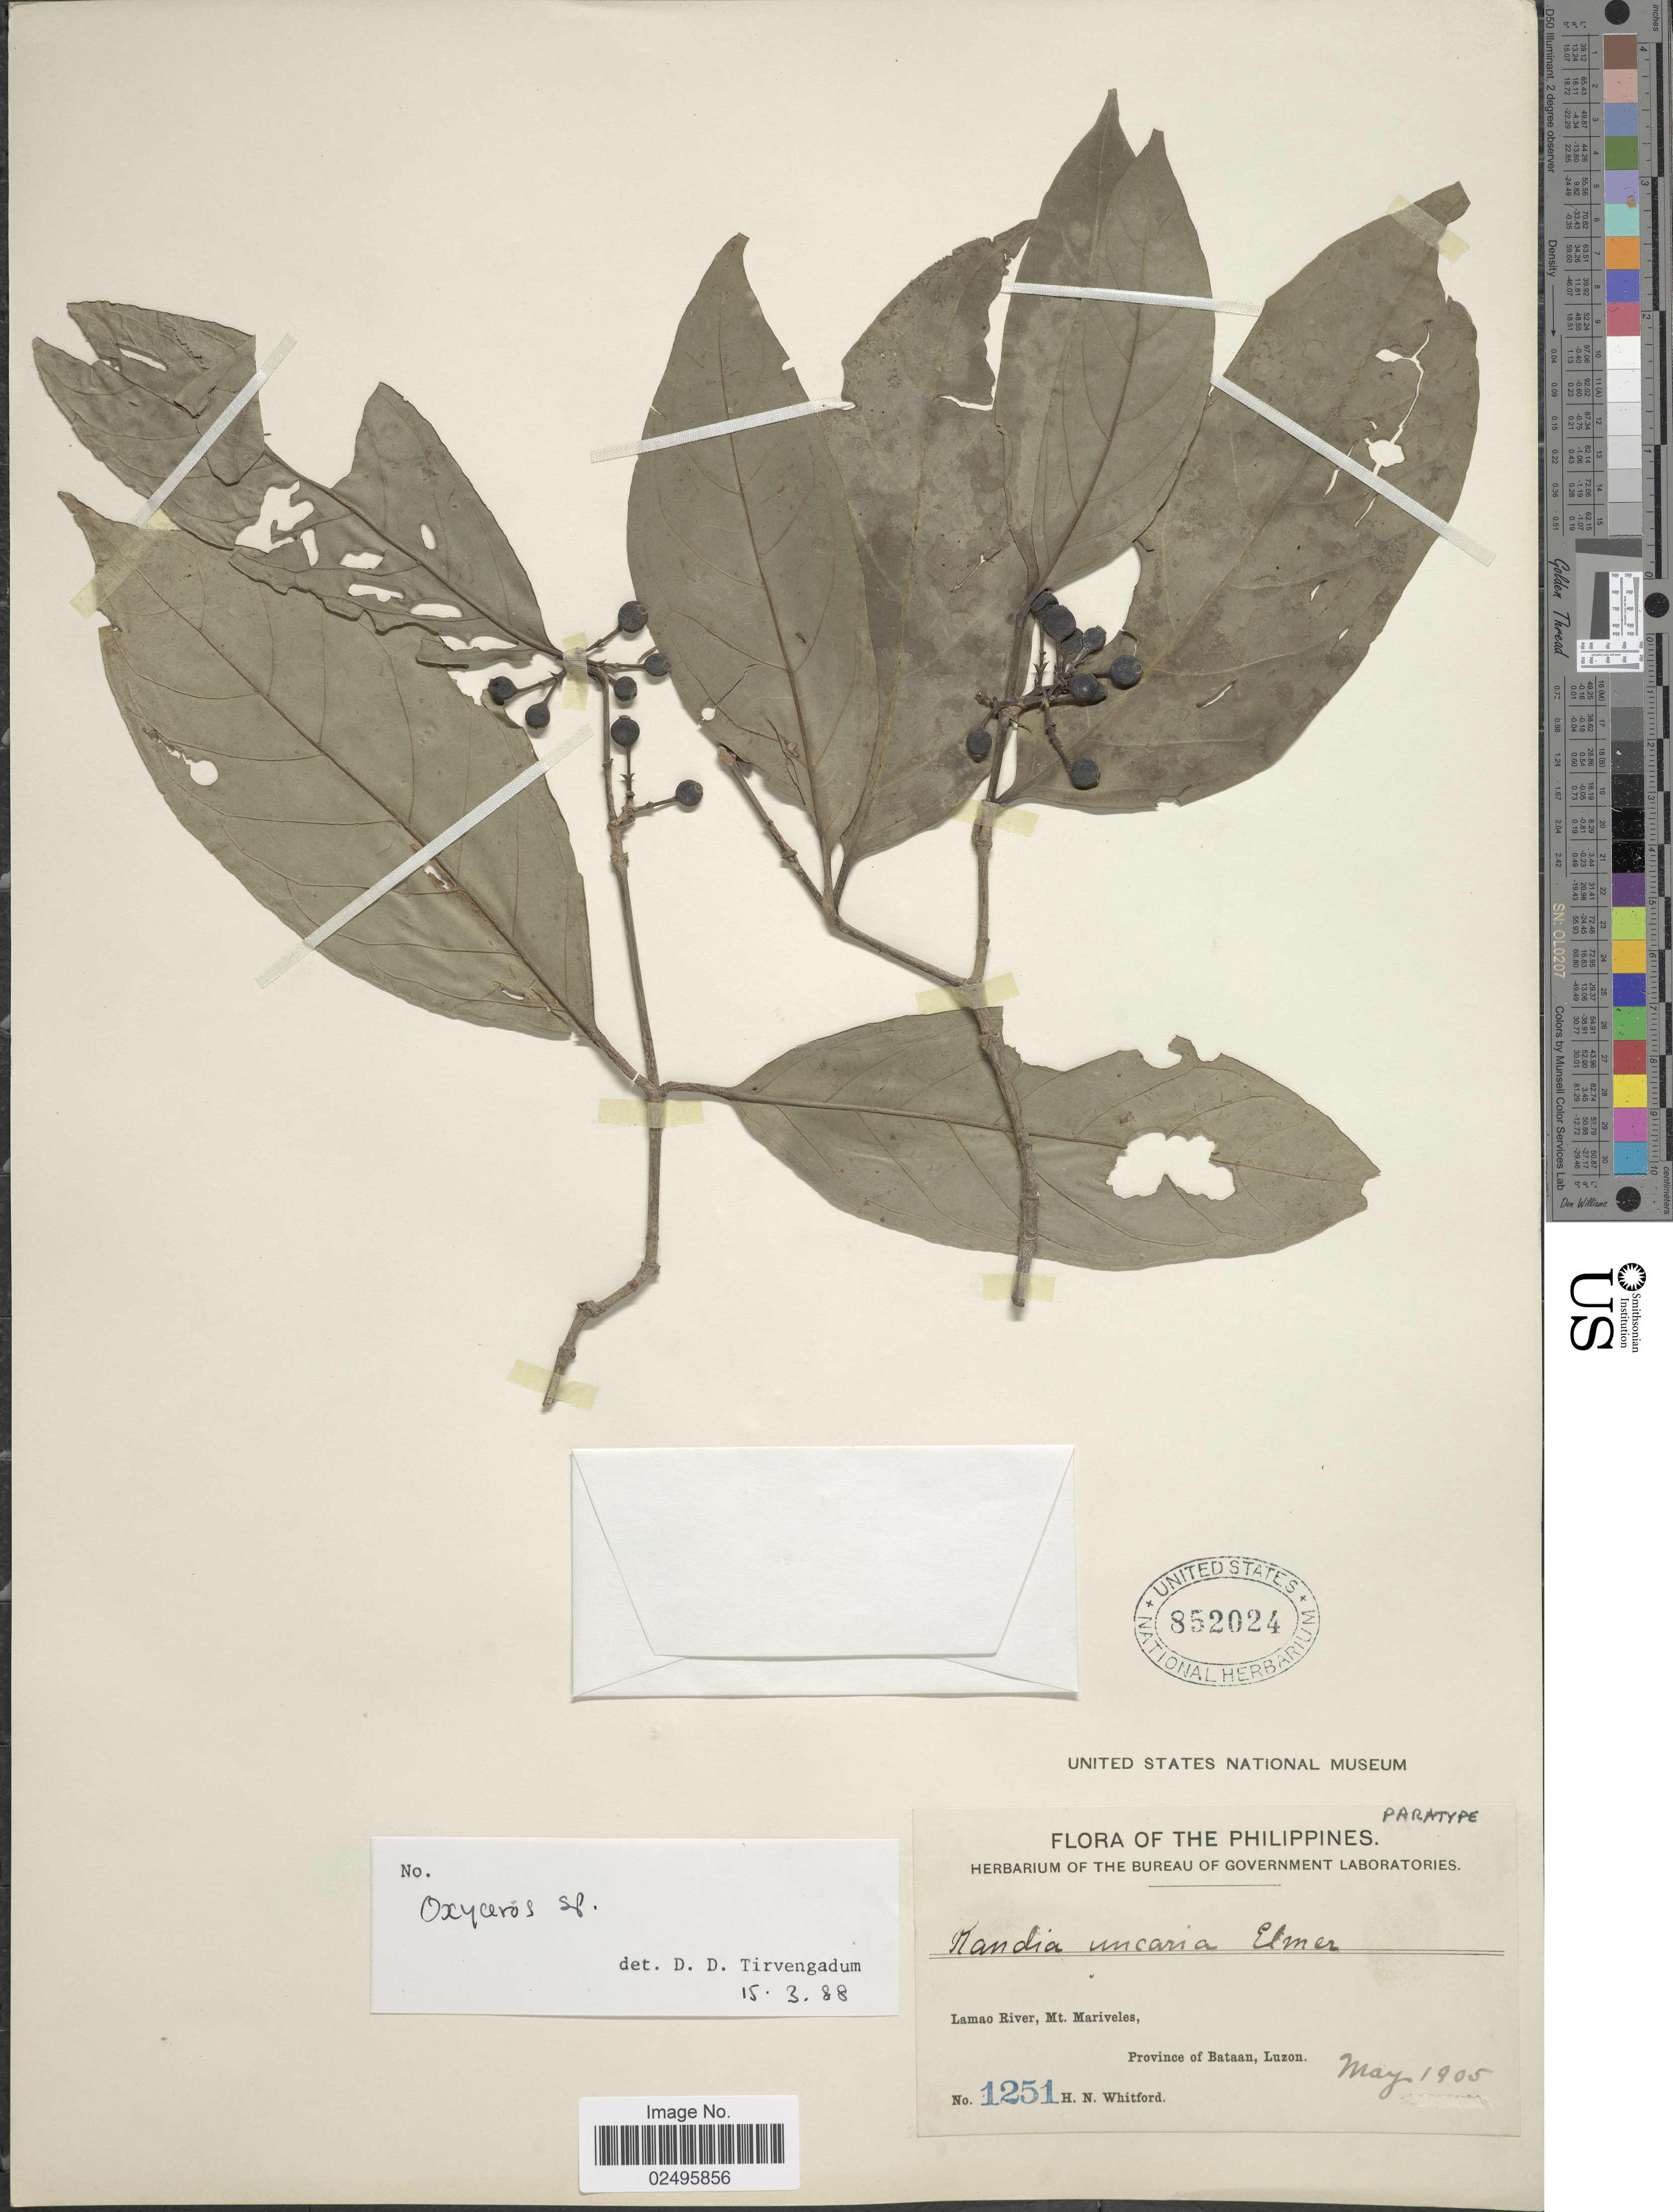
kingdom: Plantae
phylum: Tracheophyta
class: Magnoliopsida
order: Gentianales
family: Rubiaceae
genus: Oxyceros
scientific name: Oxyceros sp.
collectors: H. N. Whitford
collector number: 1251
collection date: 1905-05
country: Philippines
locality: Lamao River, Mt. Mariveles, Province of Bataan, Luzon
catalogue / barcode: US 852024